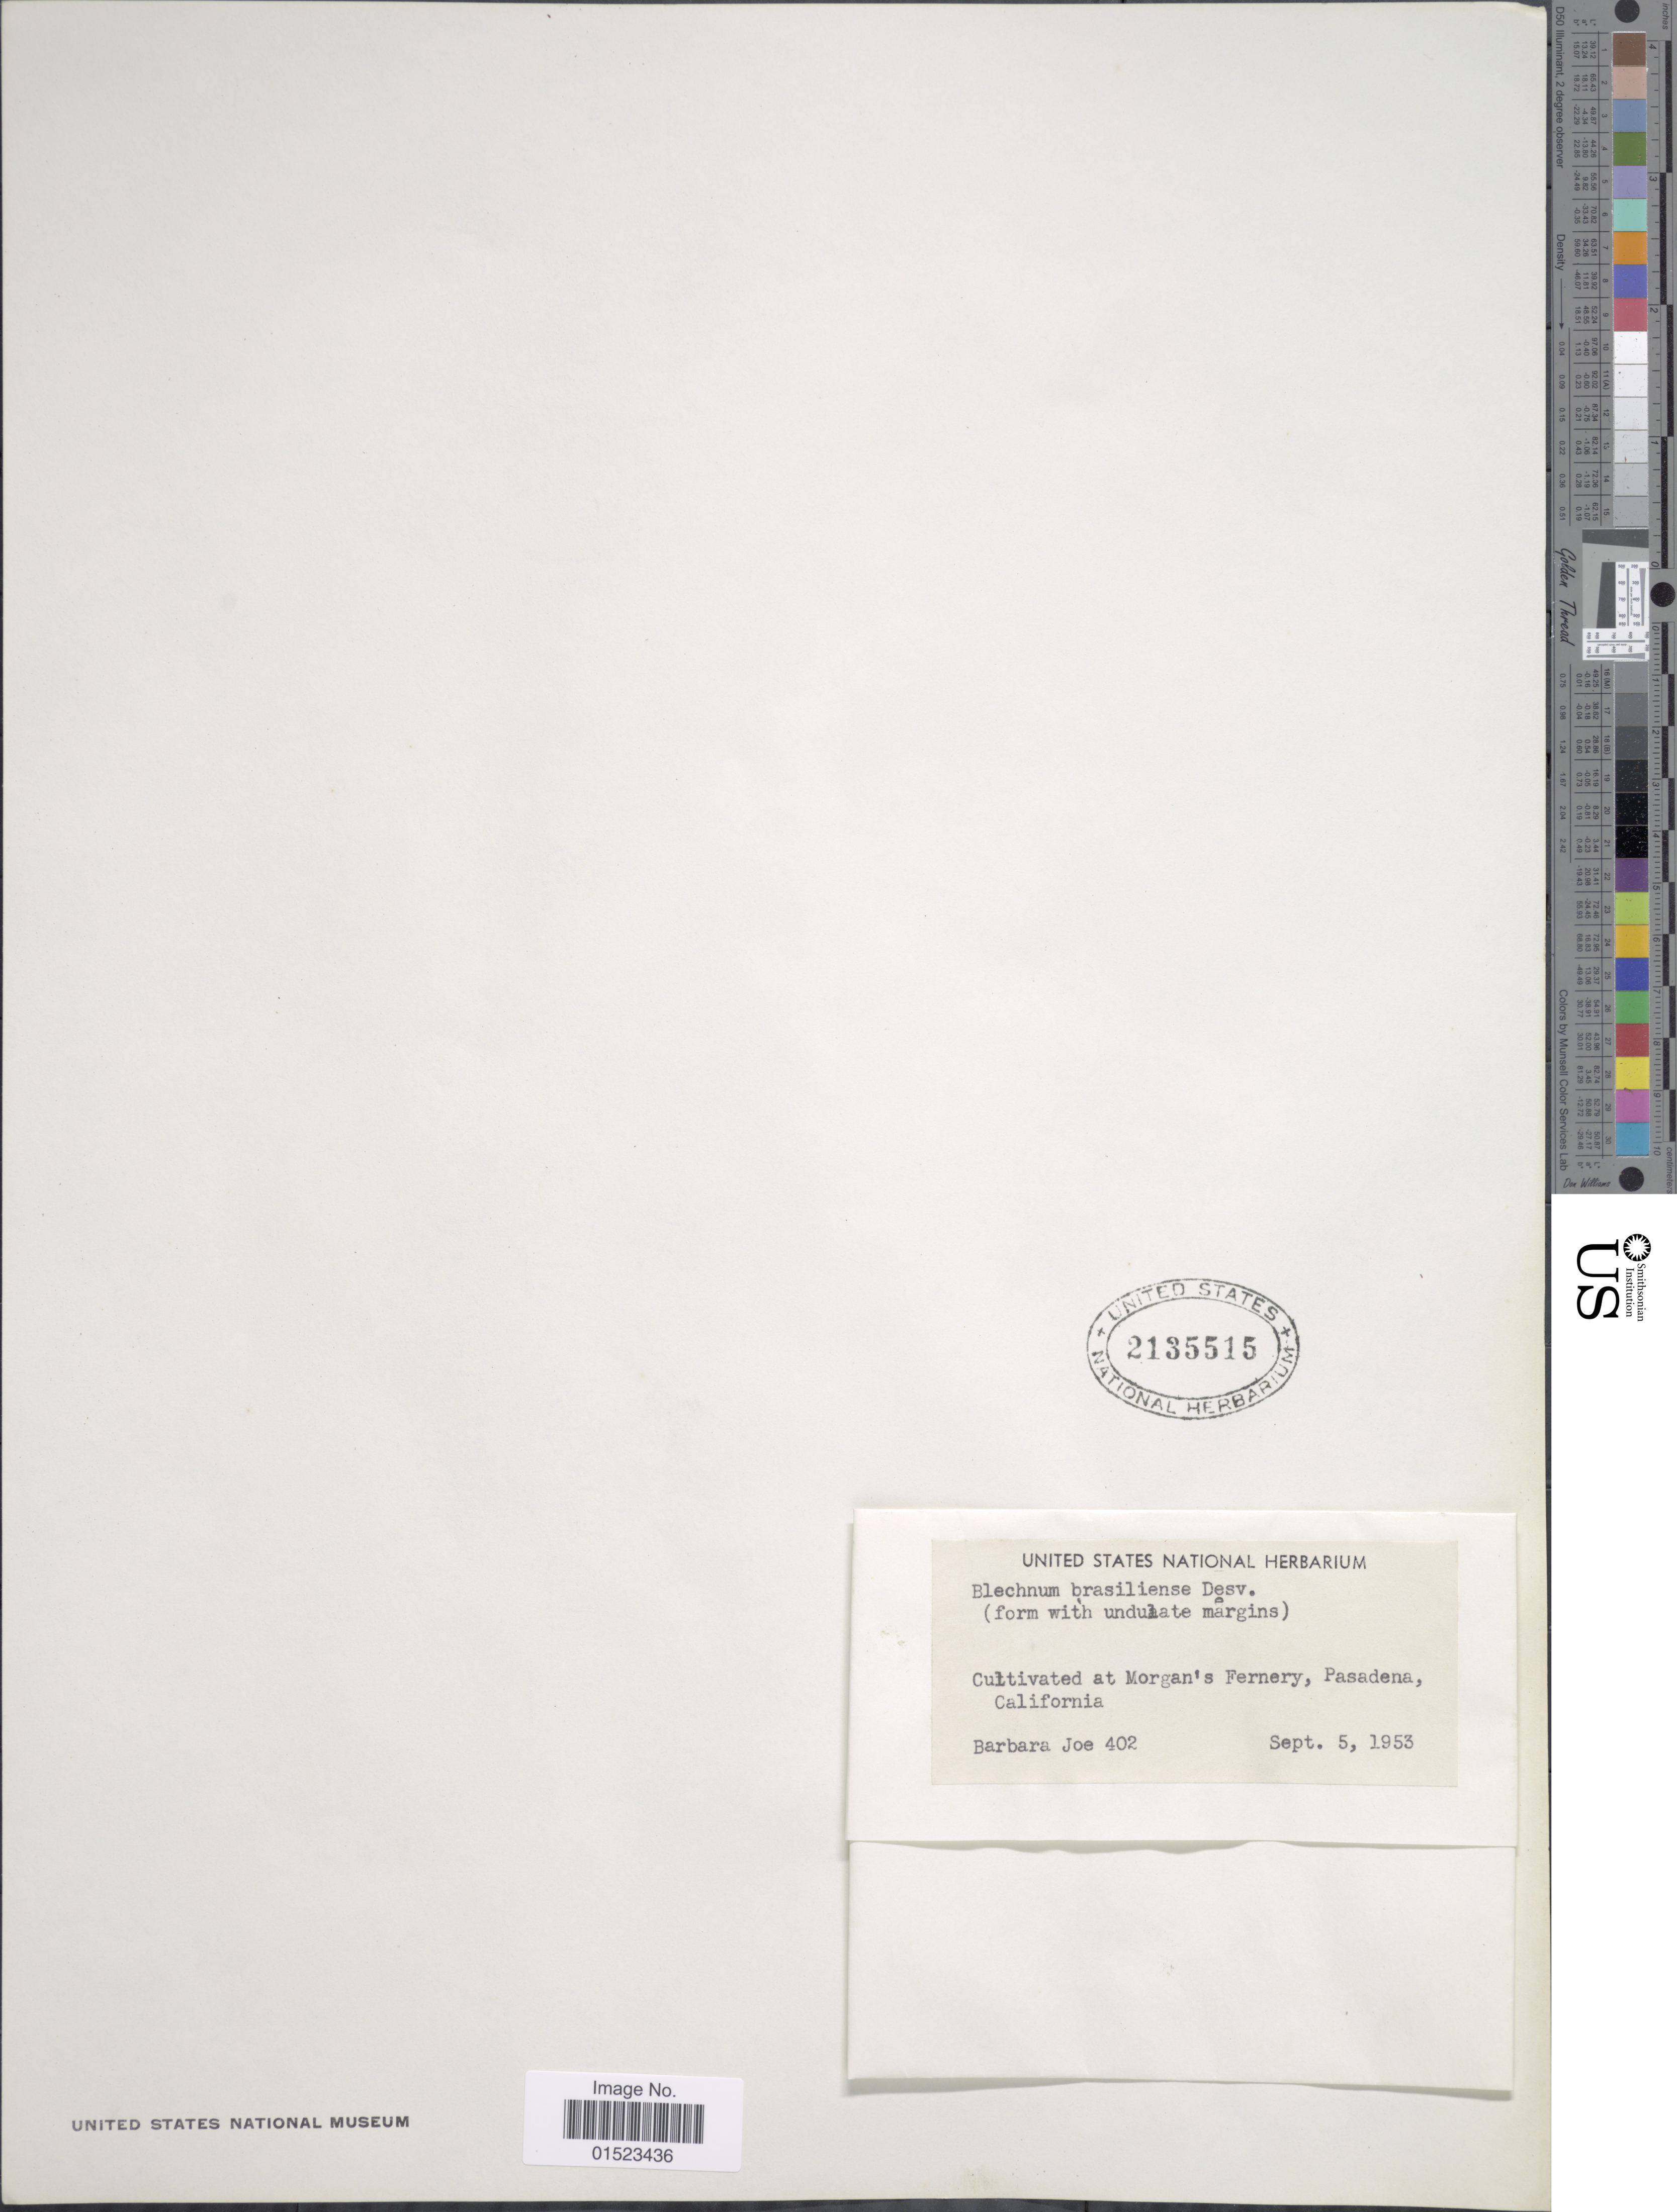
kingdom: Plantae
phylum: Tracheophyta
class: Polypodiopsida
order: Polypodiales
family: Blechnaceae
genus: Blechnum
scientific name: Blechnum brasiliense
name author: Desv.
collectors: B. Joe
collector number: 402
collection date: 1953-09-05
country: United States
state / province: California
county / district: Los Angeles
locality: Morgan's Fernery, Pasadena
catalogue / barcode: US 2135515